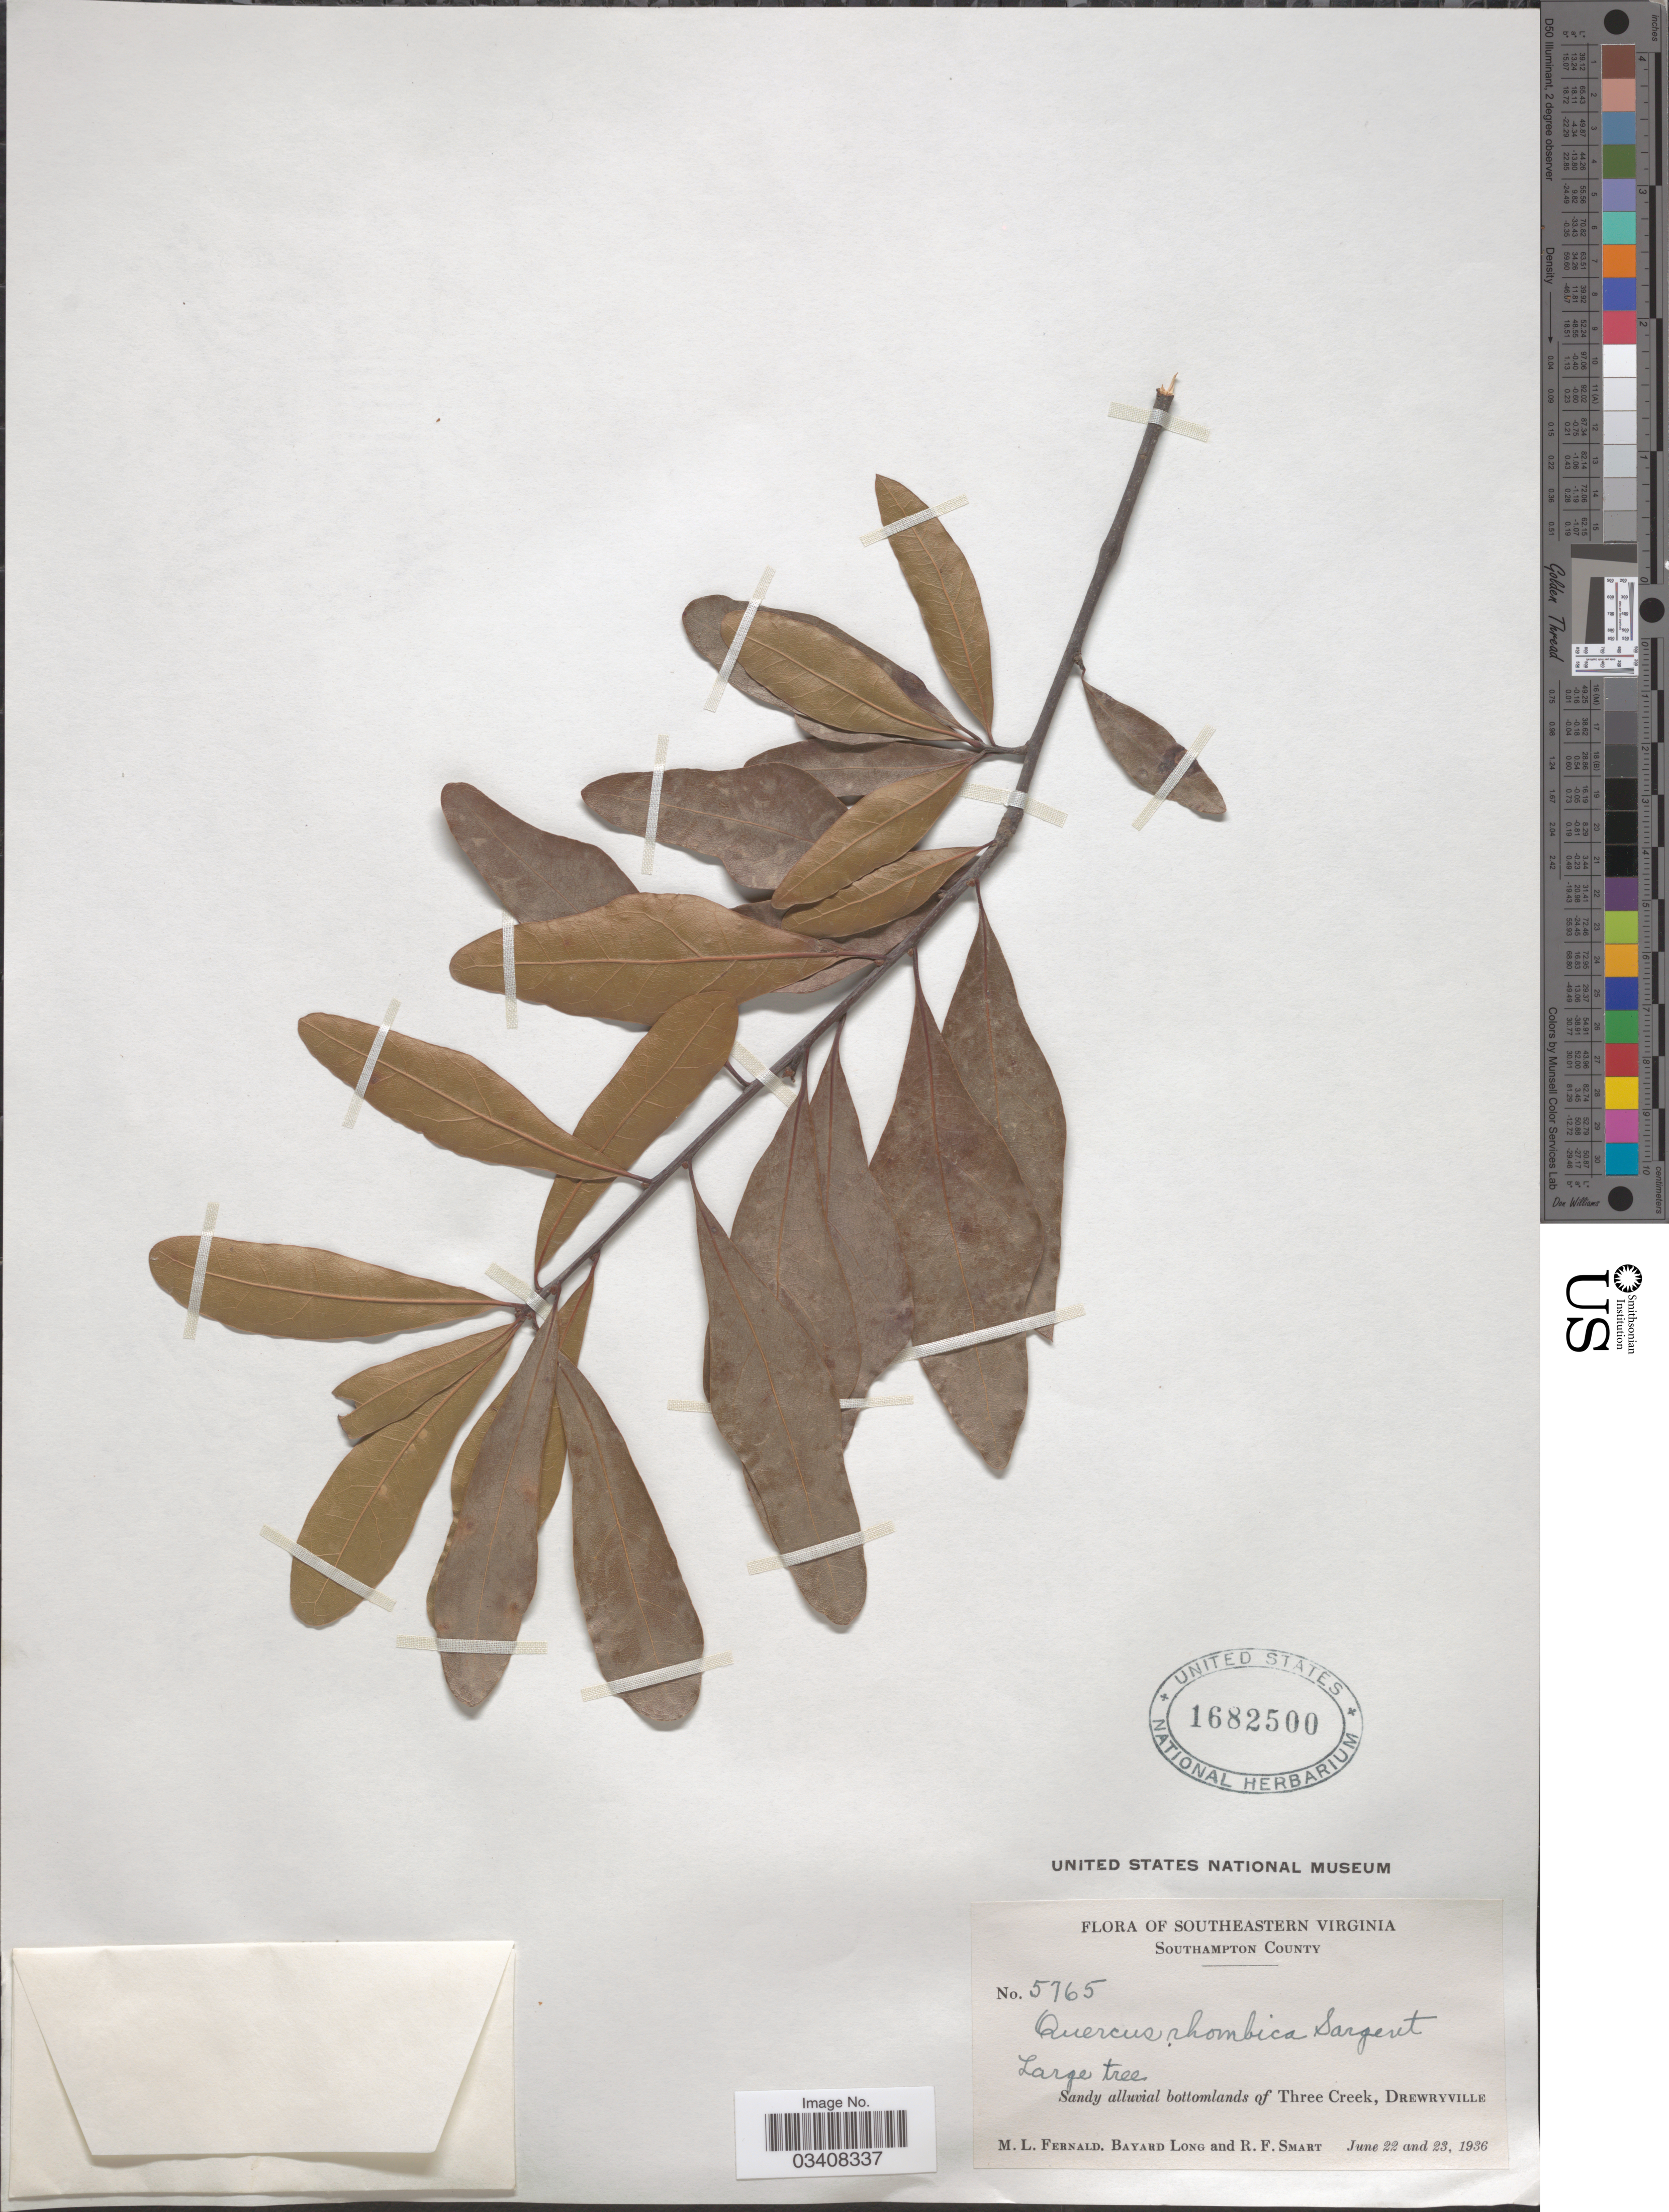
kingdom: Plantae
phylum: Tracheophyta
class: Magnoliopsida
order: Fagales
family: Fagaceae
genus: Quercus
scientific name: Quercus rhombica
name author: Sarg.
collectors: M. L. Fernald & B. Long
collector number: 5765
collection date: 1936-06-22/1936-06-23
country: United States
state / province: Virginia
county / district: Southampton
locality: Southeastern Virginia. Southampton County. Sandy alluvial bottomlands of Three Creek, Drewryville.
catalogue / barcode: US 1682500